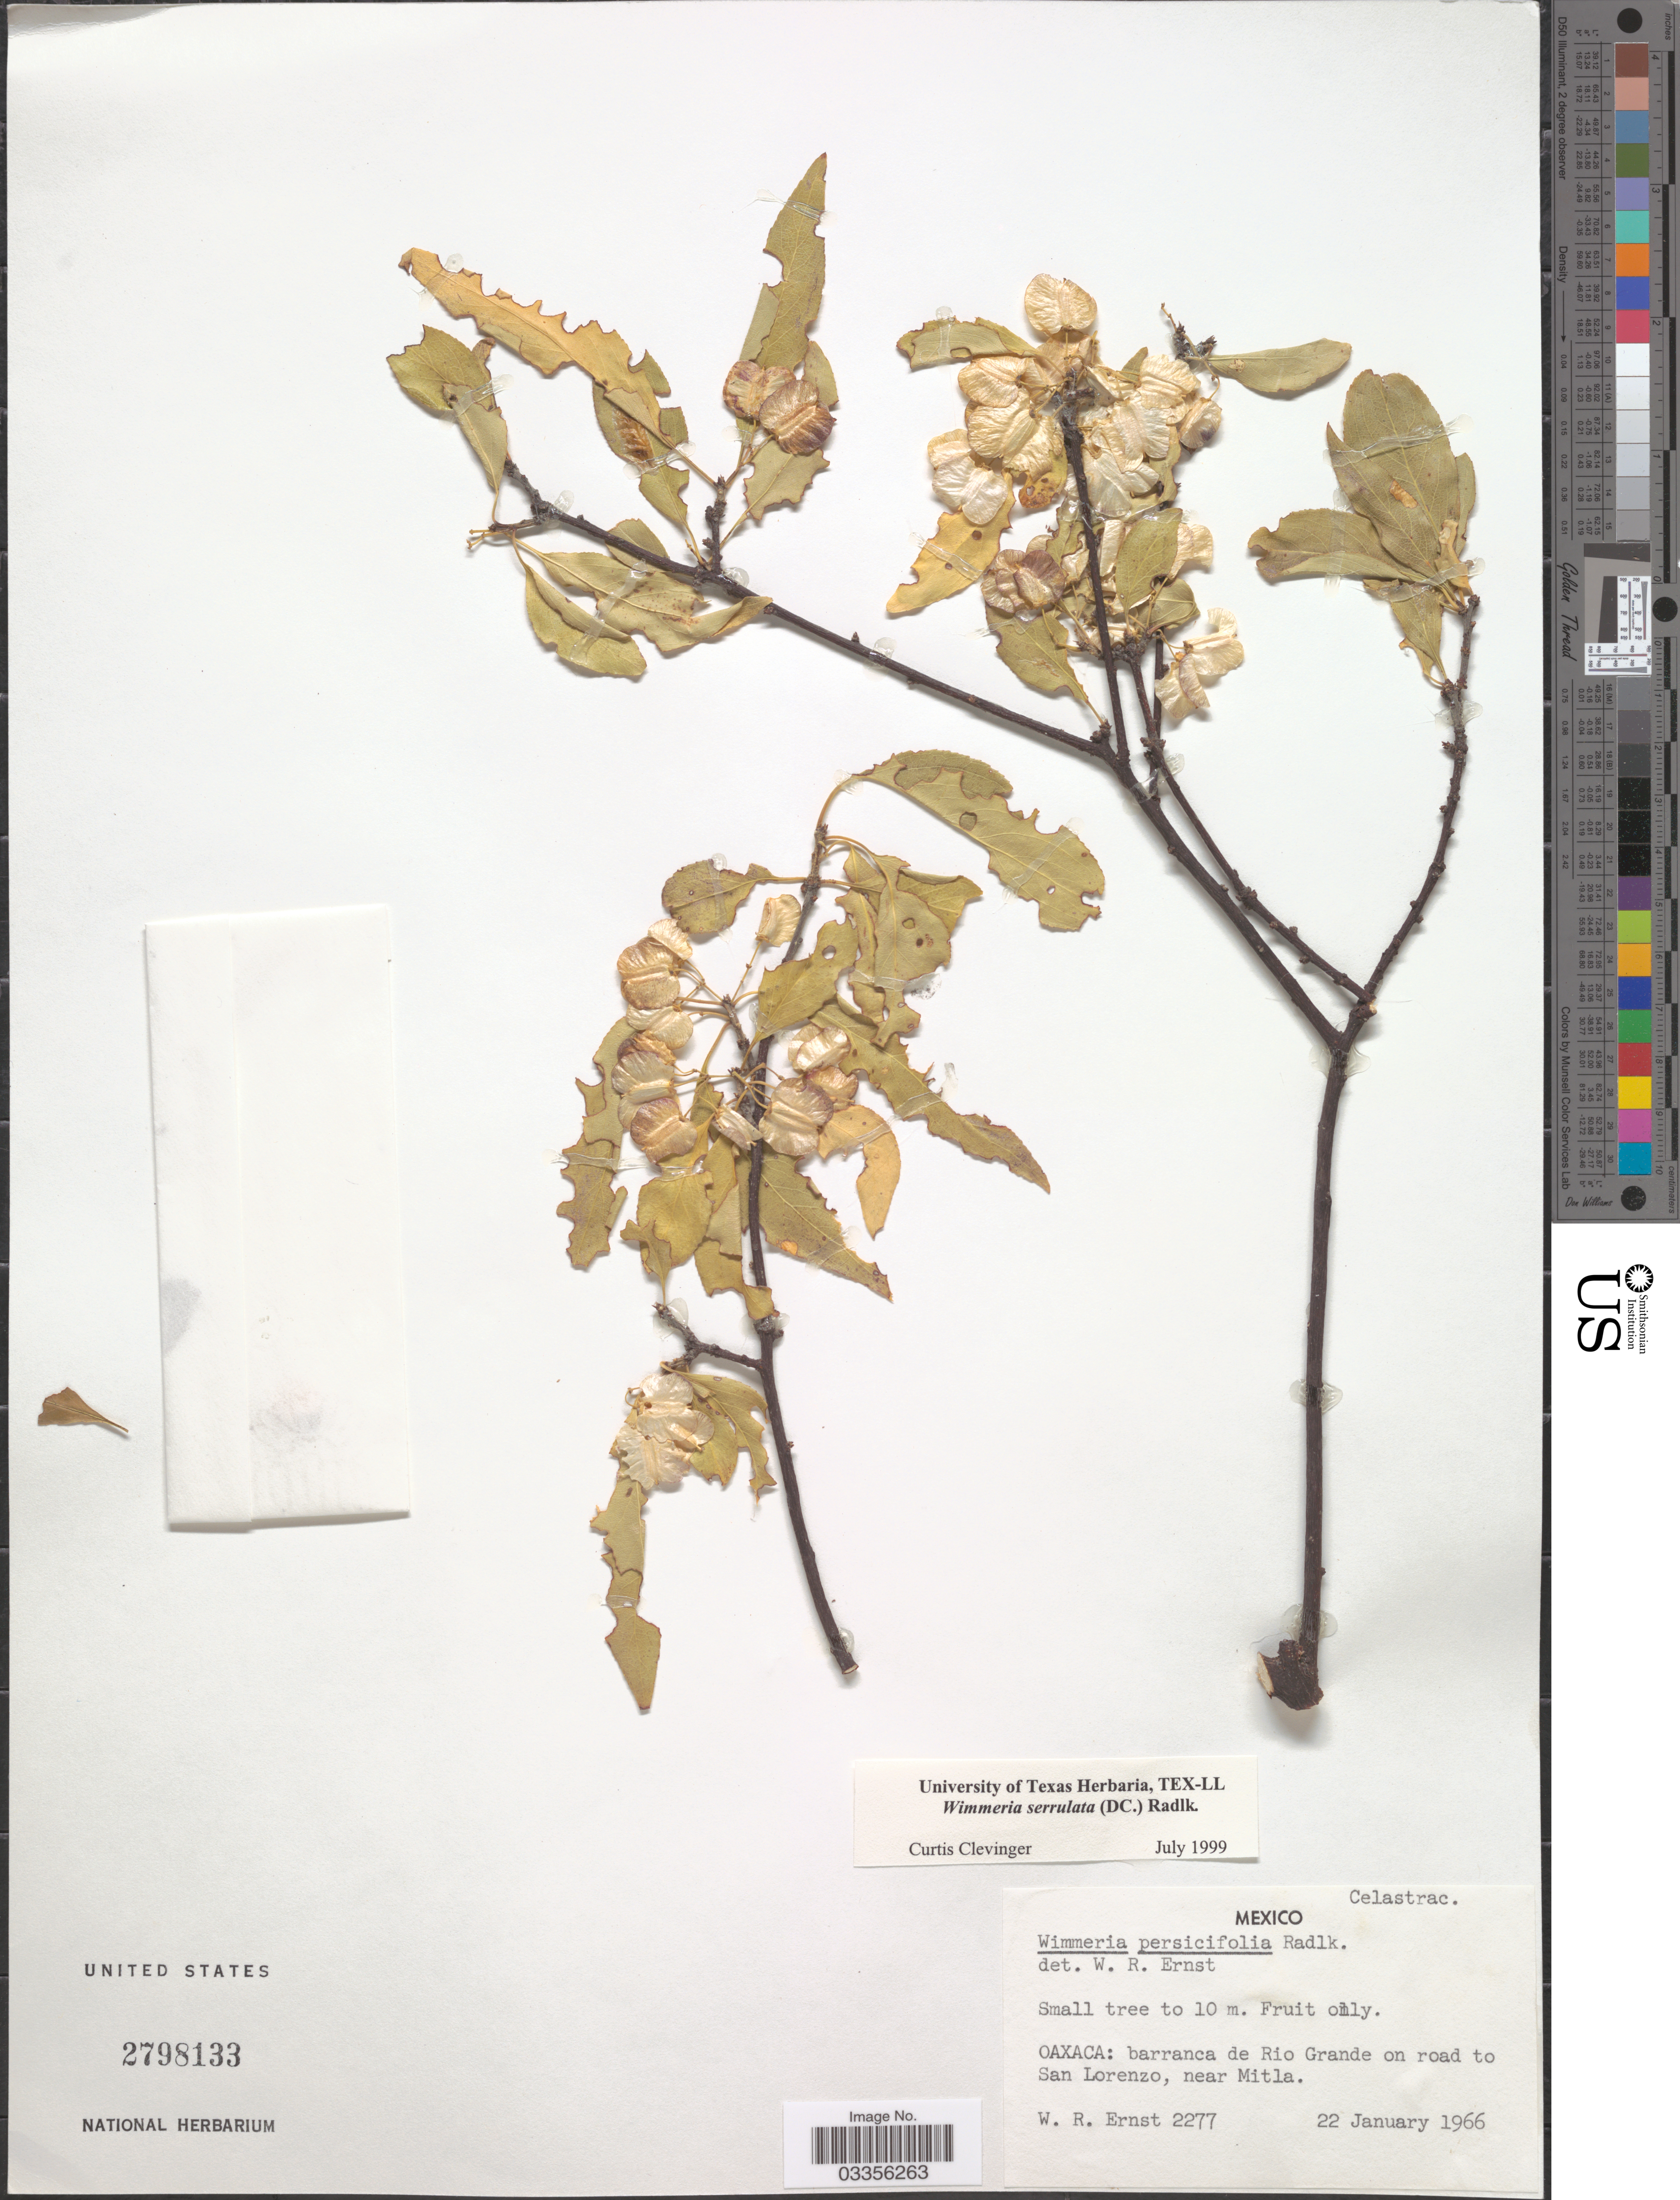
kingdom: Plantae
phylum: Tracheophyta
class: Magnoliopsida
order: Celastrales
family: Celastraceae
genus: Wimmeria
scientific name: Wimmeria serrulata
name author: (DC.) Radlk.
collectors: W. R. Ernst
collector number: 2277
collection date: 1966-01-22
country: Mexico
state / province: Oaxaca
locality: Barranca de Rio Grande on road to San Lorenzo, near Mitla.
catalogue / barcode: US 2798133